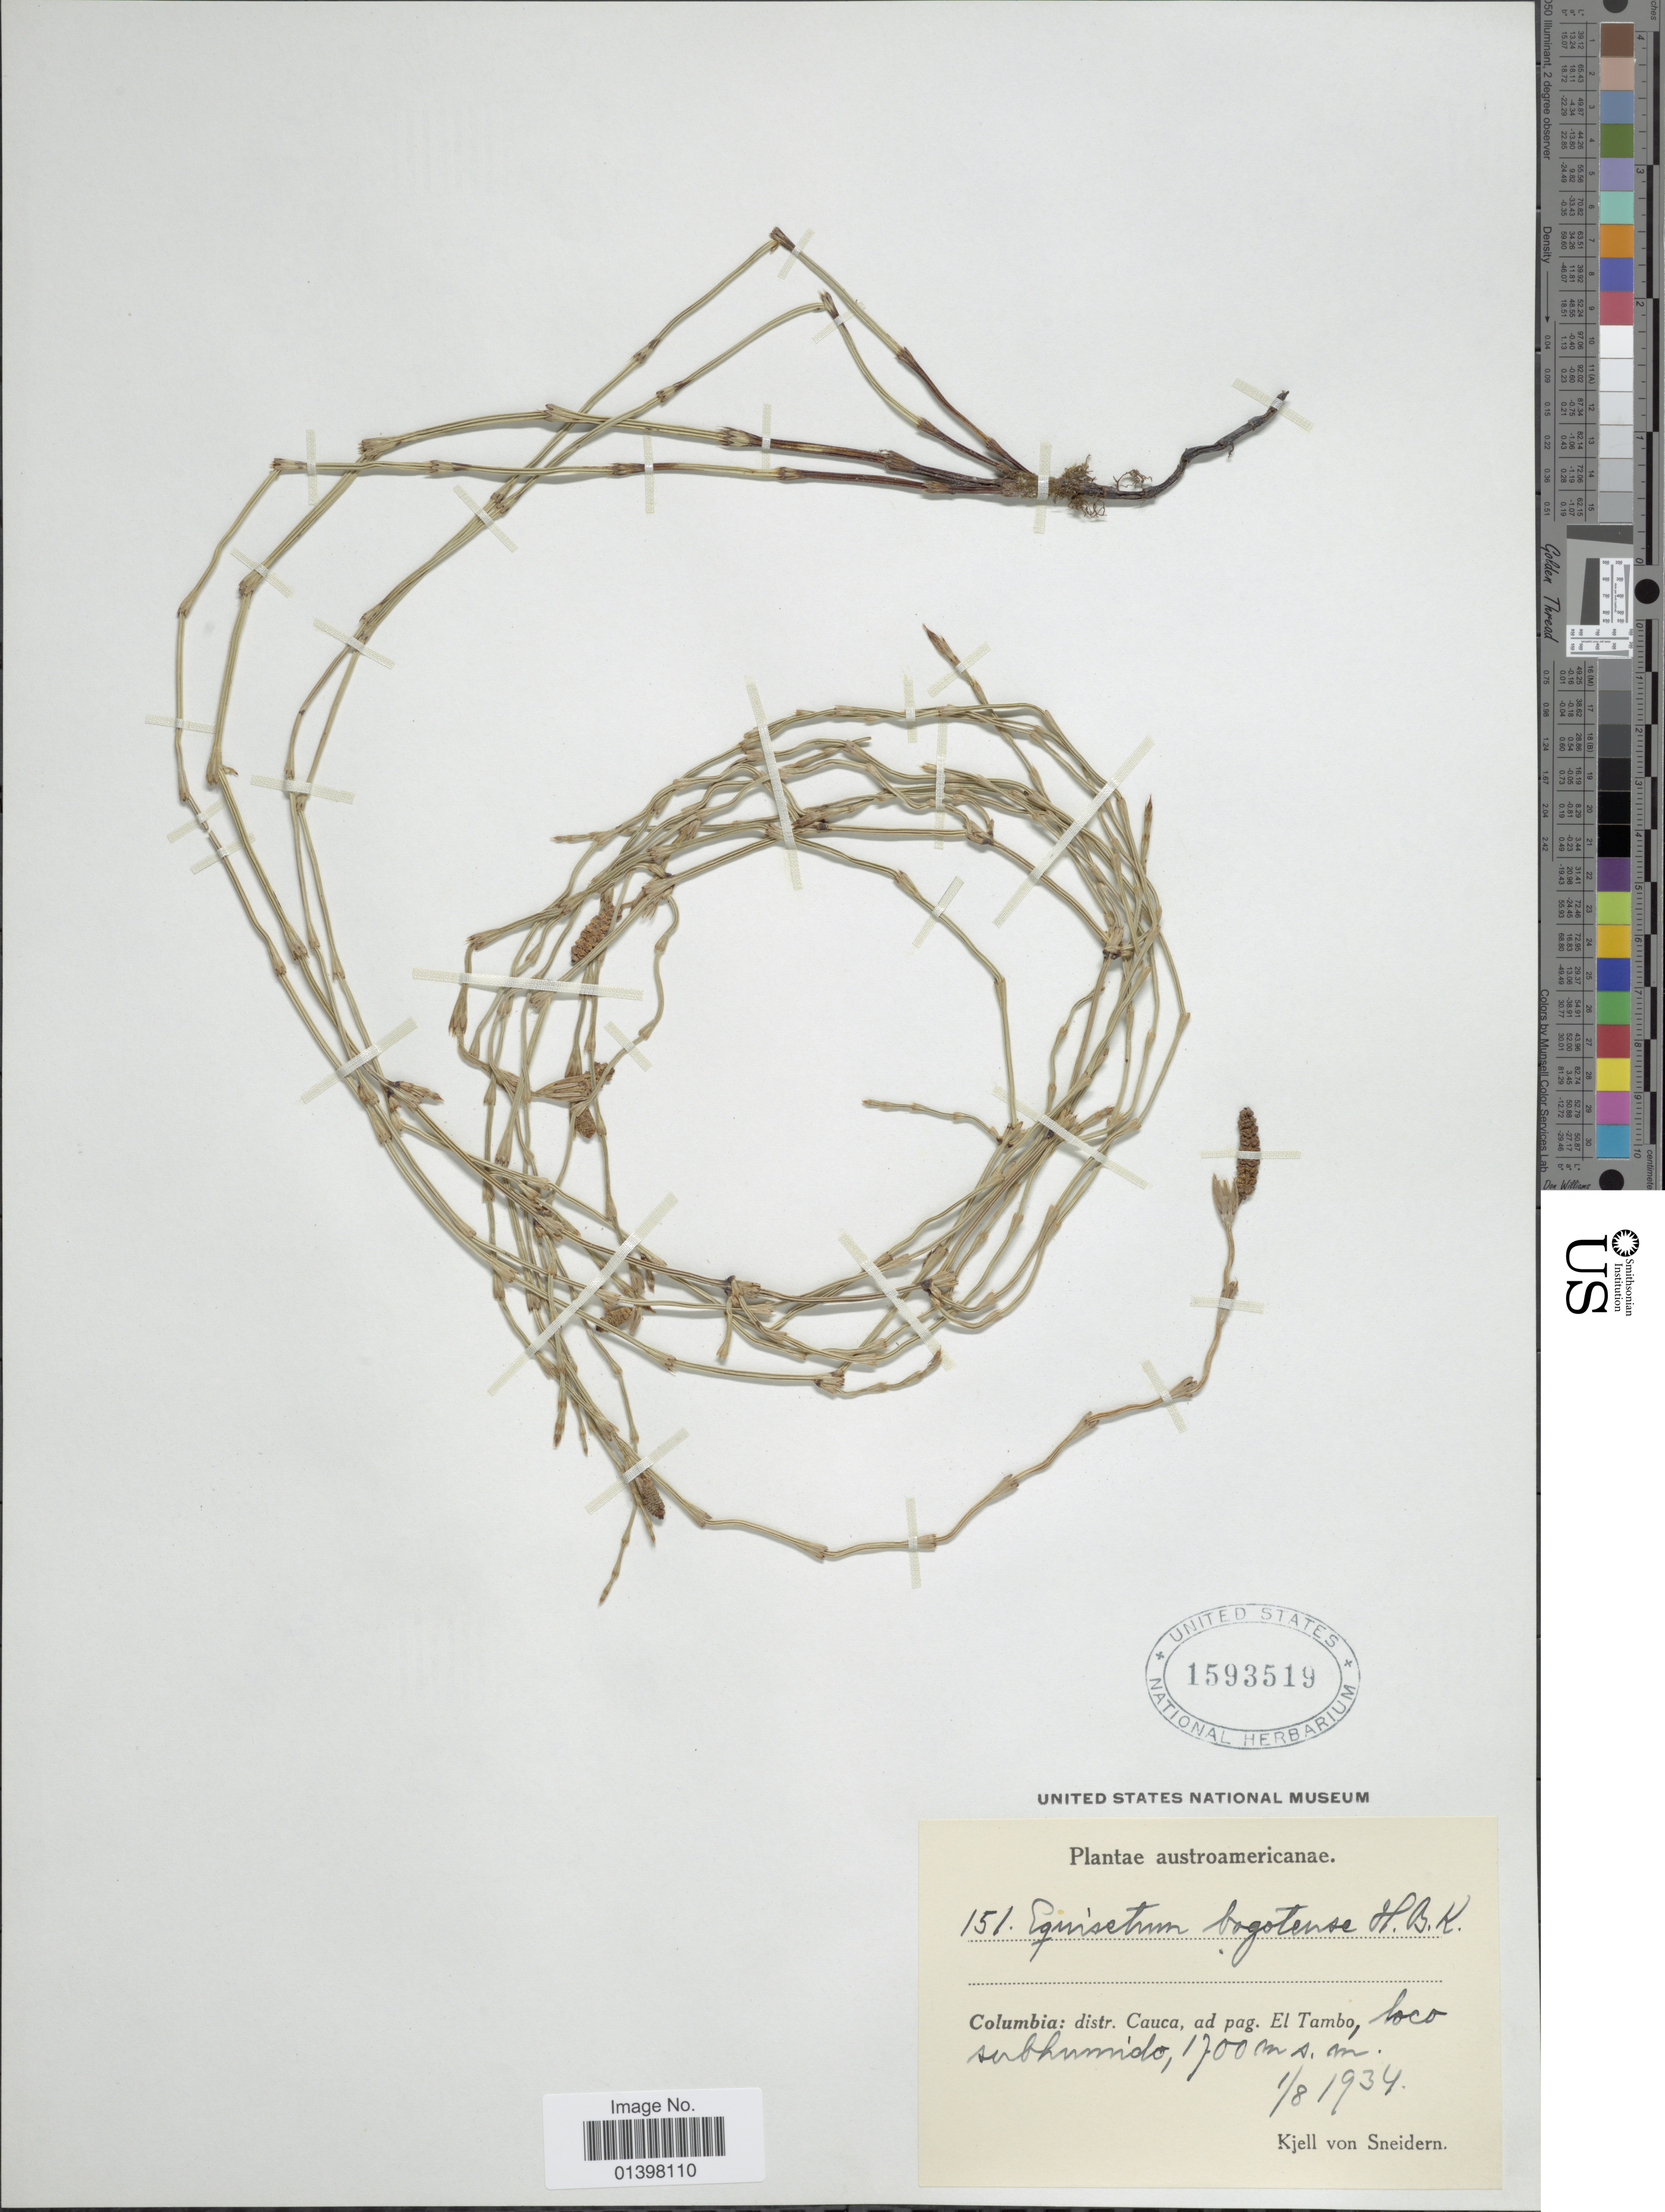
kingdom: Plantae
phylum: Tracheophyta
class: Polypodiopsida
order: Equisetales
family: Equisetaceae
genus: Equisetum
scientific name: Equisetum bogotense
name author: Kunth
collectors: K. von Sneidern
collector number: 151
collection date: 1934-08-01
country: Colombia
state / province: Cauca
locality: Ad pag El Tambo, loco subhumido.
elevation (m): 1700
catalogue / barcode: US 1593519